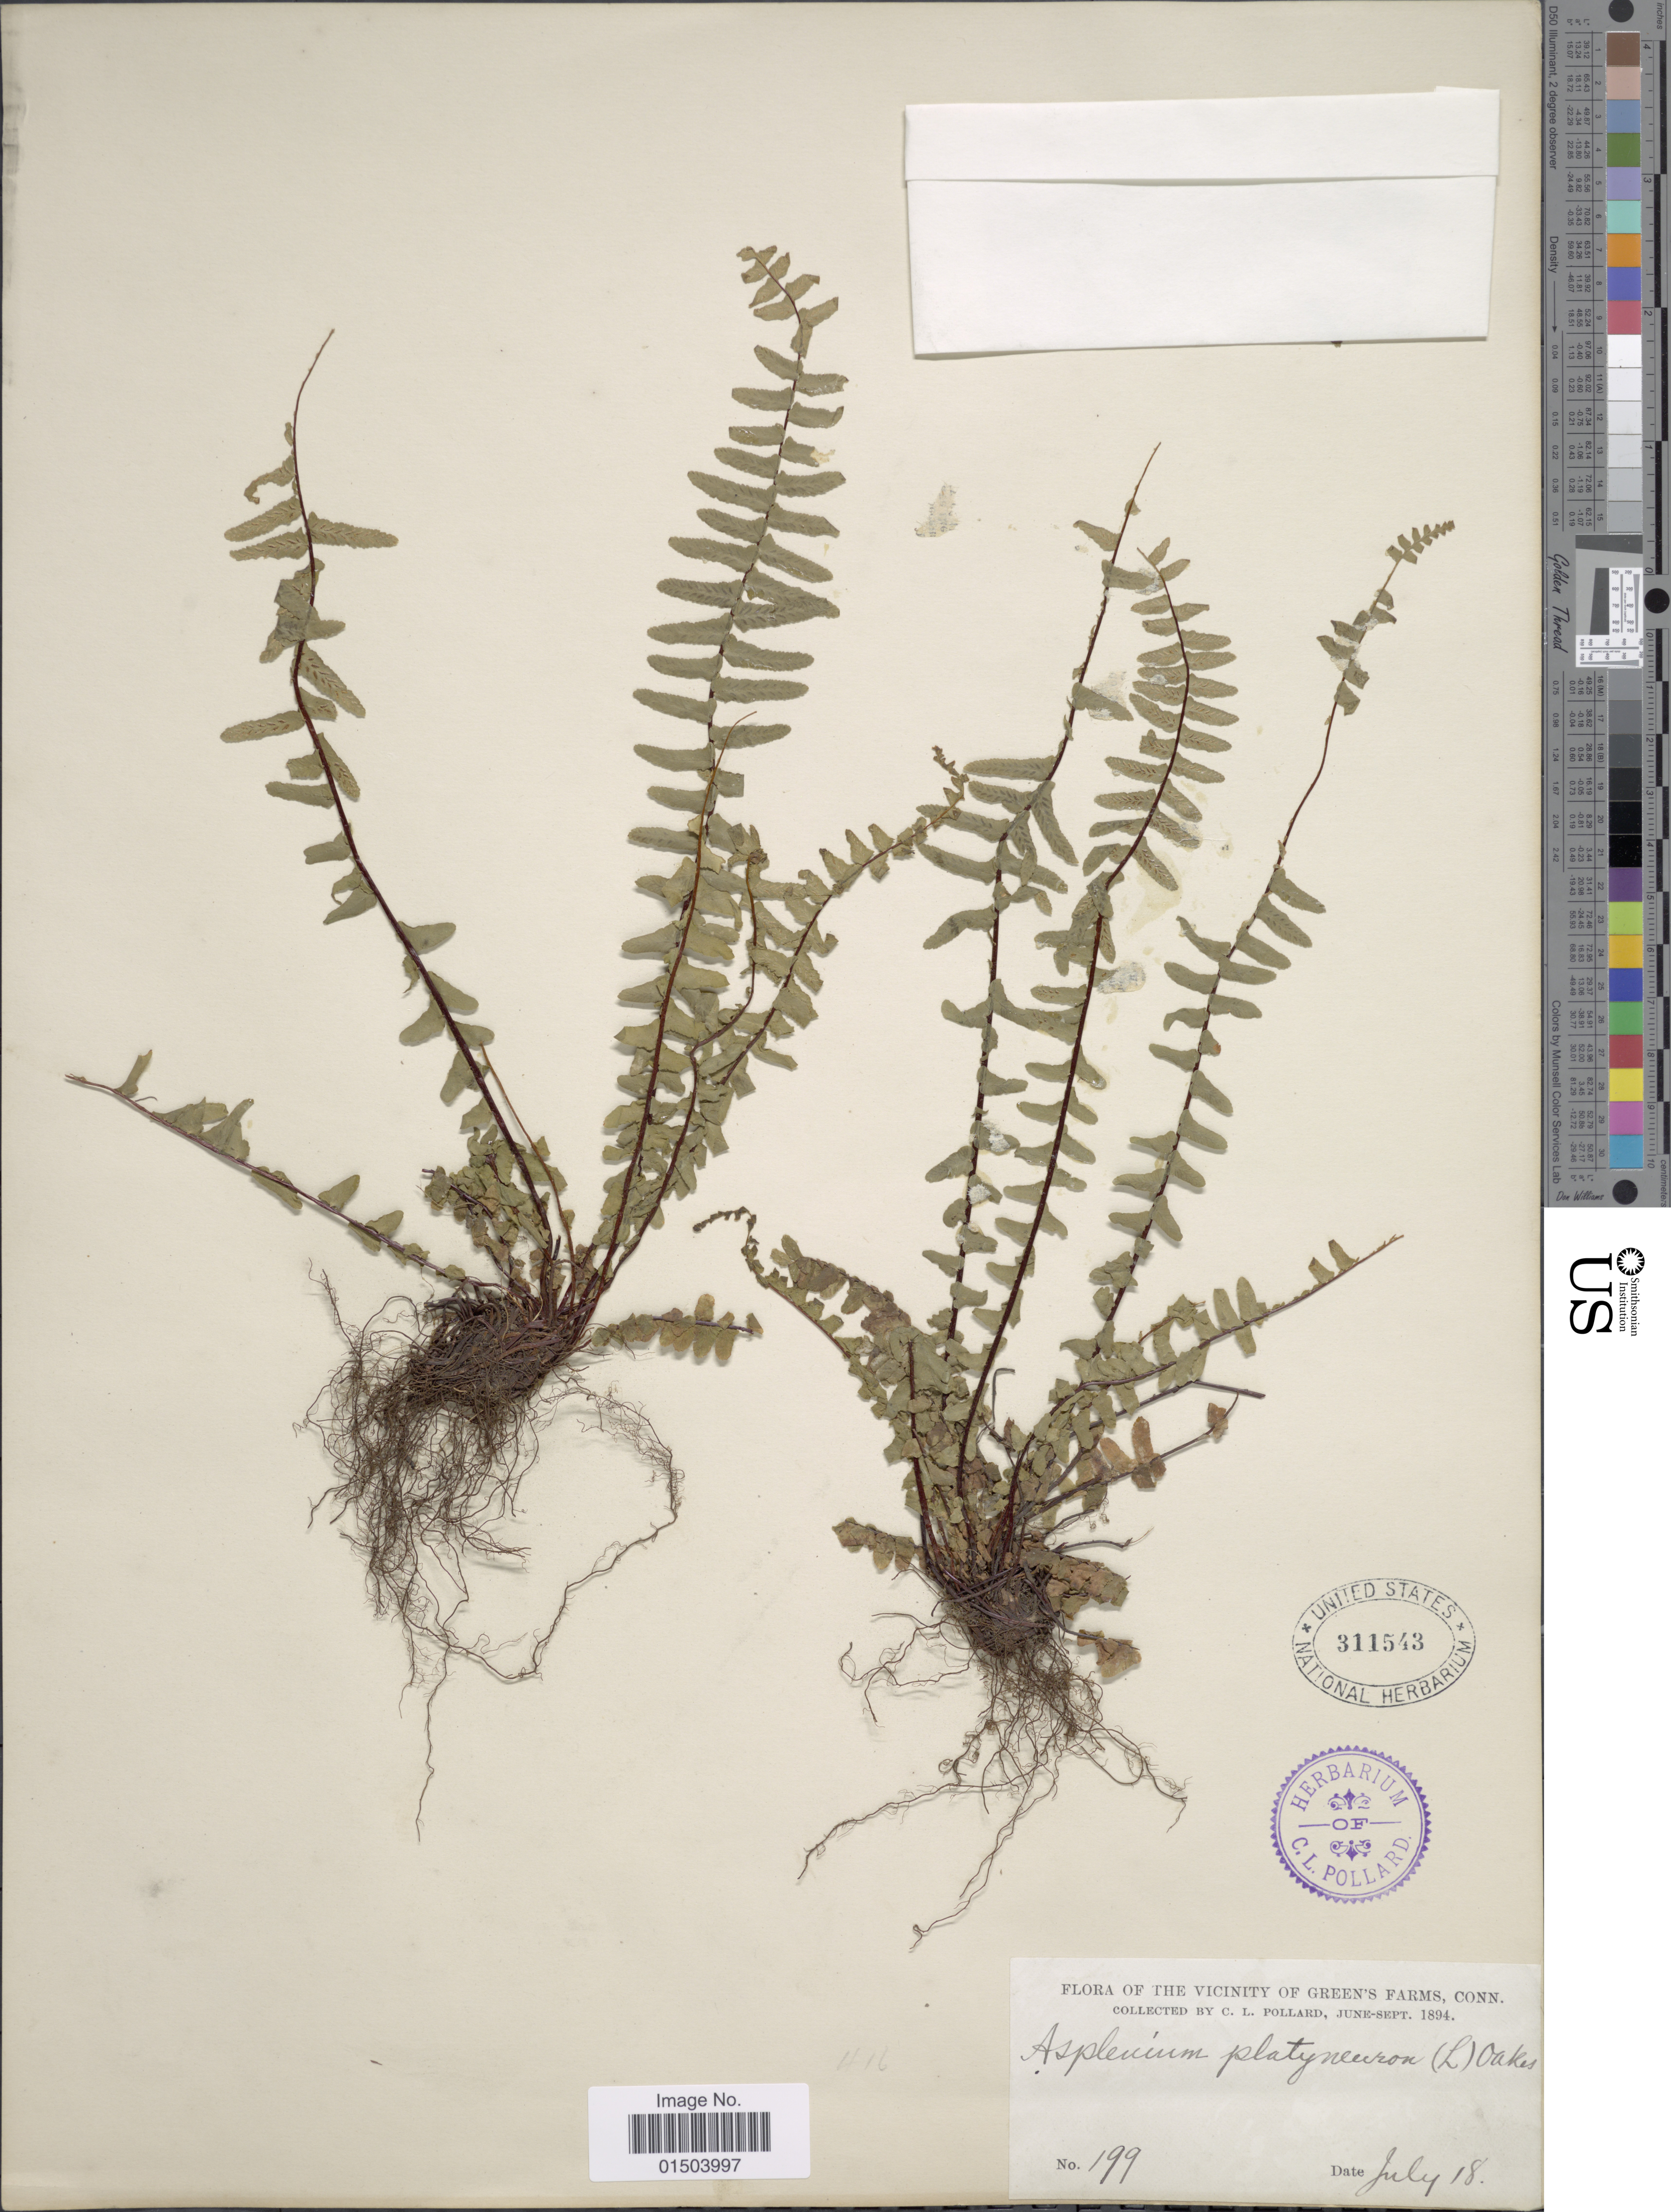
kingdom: Plantae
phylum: Tracheophyta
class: Polypodiopsida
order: Polypodiales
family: Aspleniaceae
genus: Asplenium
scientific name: Asplenium platyneuron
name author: (L.) Britton, Stearns & Poggenb.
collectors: C. L. Pollard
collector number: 199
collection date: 1894-07-18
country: United States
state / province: Connecticut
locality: Vicinity of Green's Farms.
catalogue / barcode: US 311543